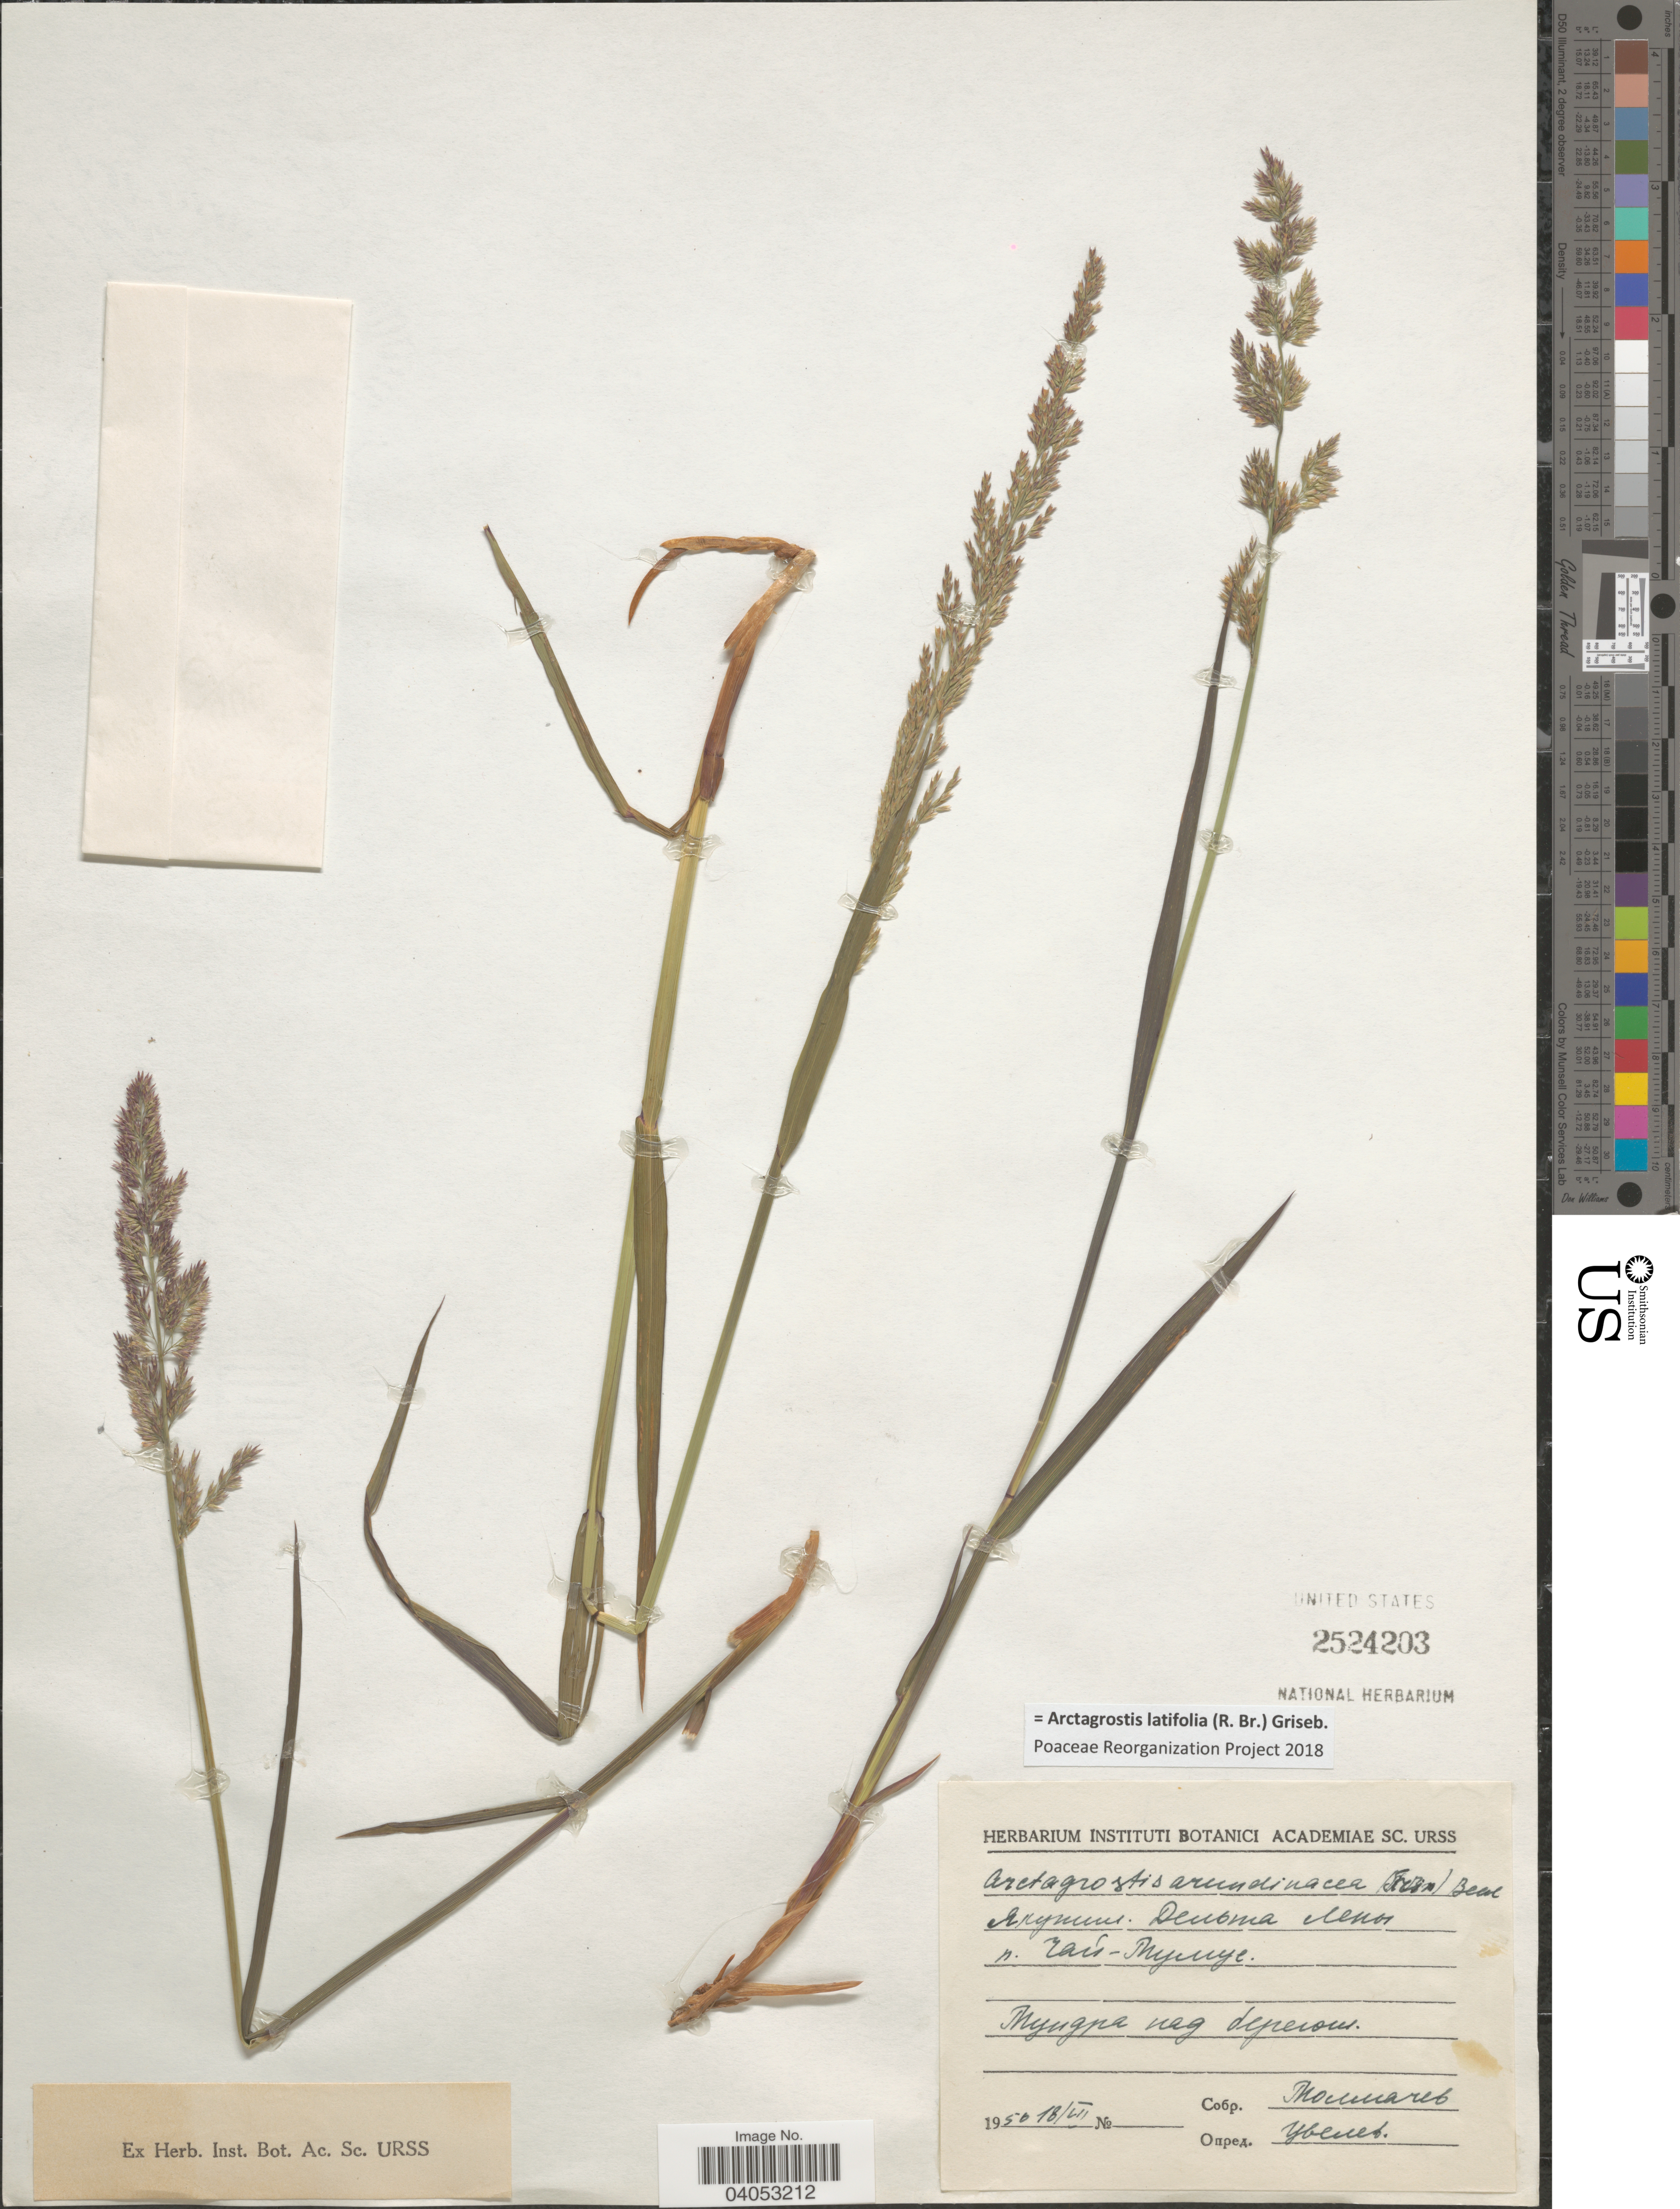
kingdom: Plantae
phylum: Tracheophyta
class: Liliopsida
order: Poales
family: Poaceae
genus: Arctagrostis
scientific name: Arctagrostis latifolia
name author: (R. Br.) Griseb.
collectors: Tolmachev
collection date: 1950-07-18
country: Russian Federation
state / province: Sakha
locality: Delta of river Lena, village Chay-Tumus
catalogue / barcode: US 2524203